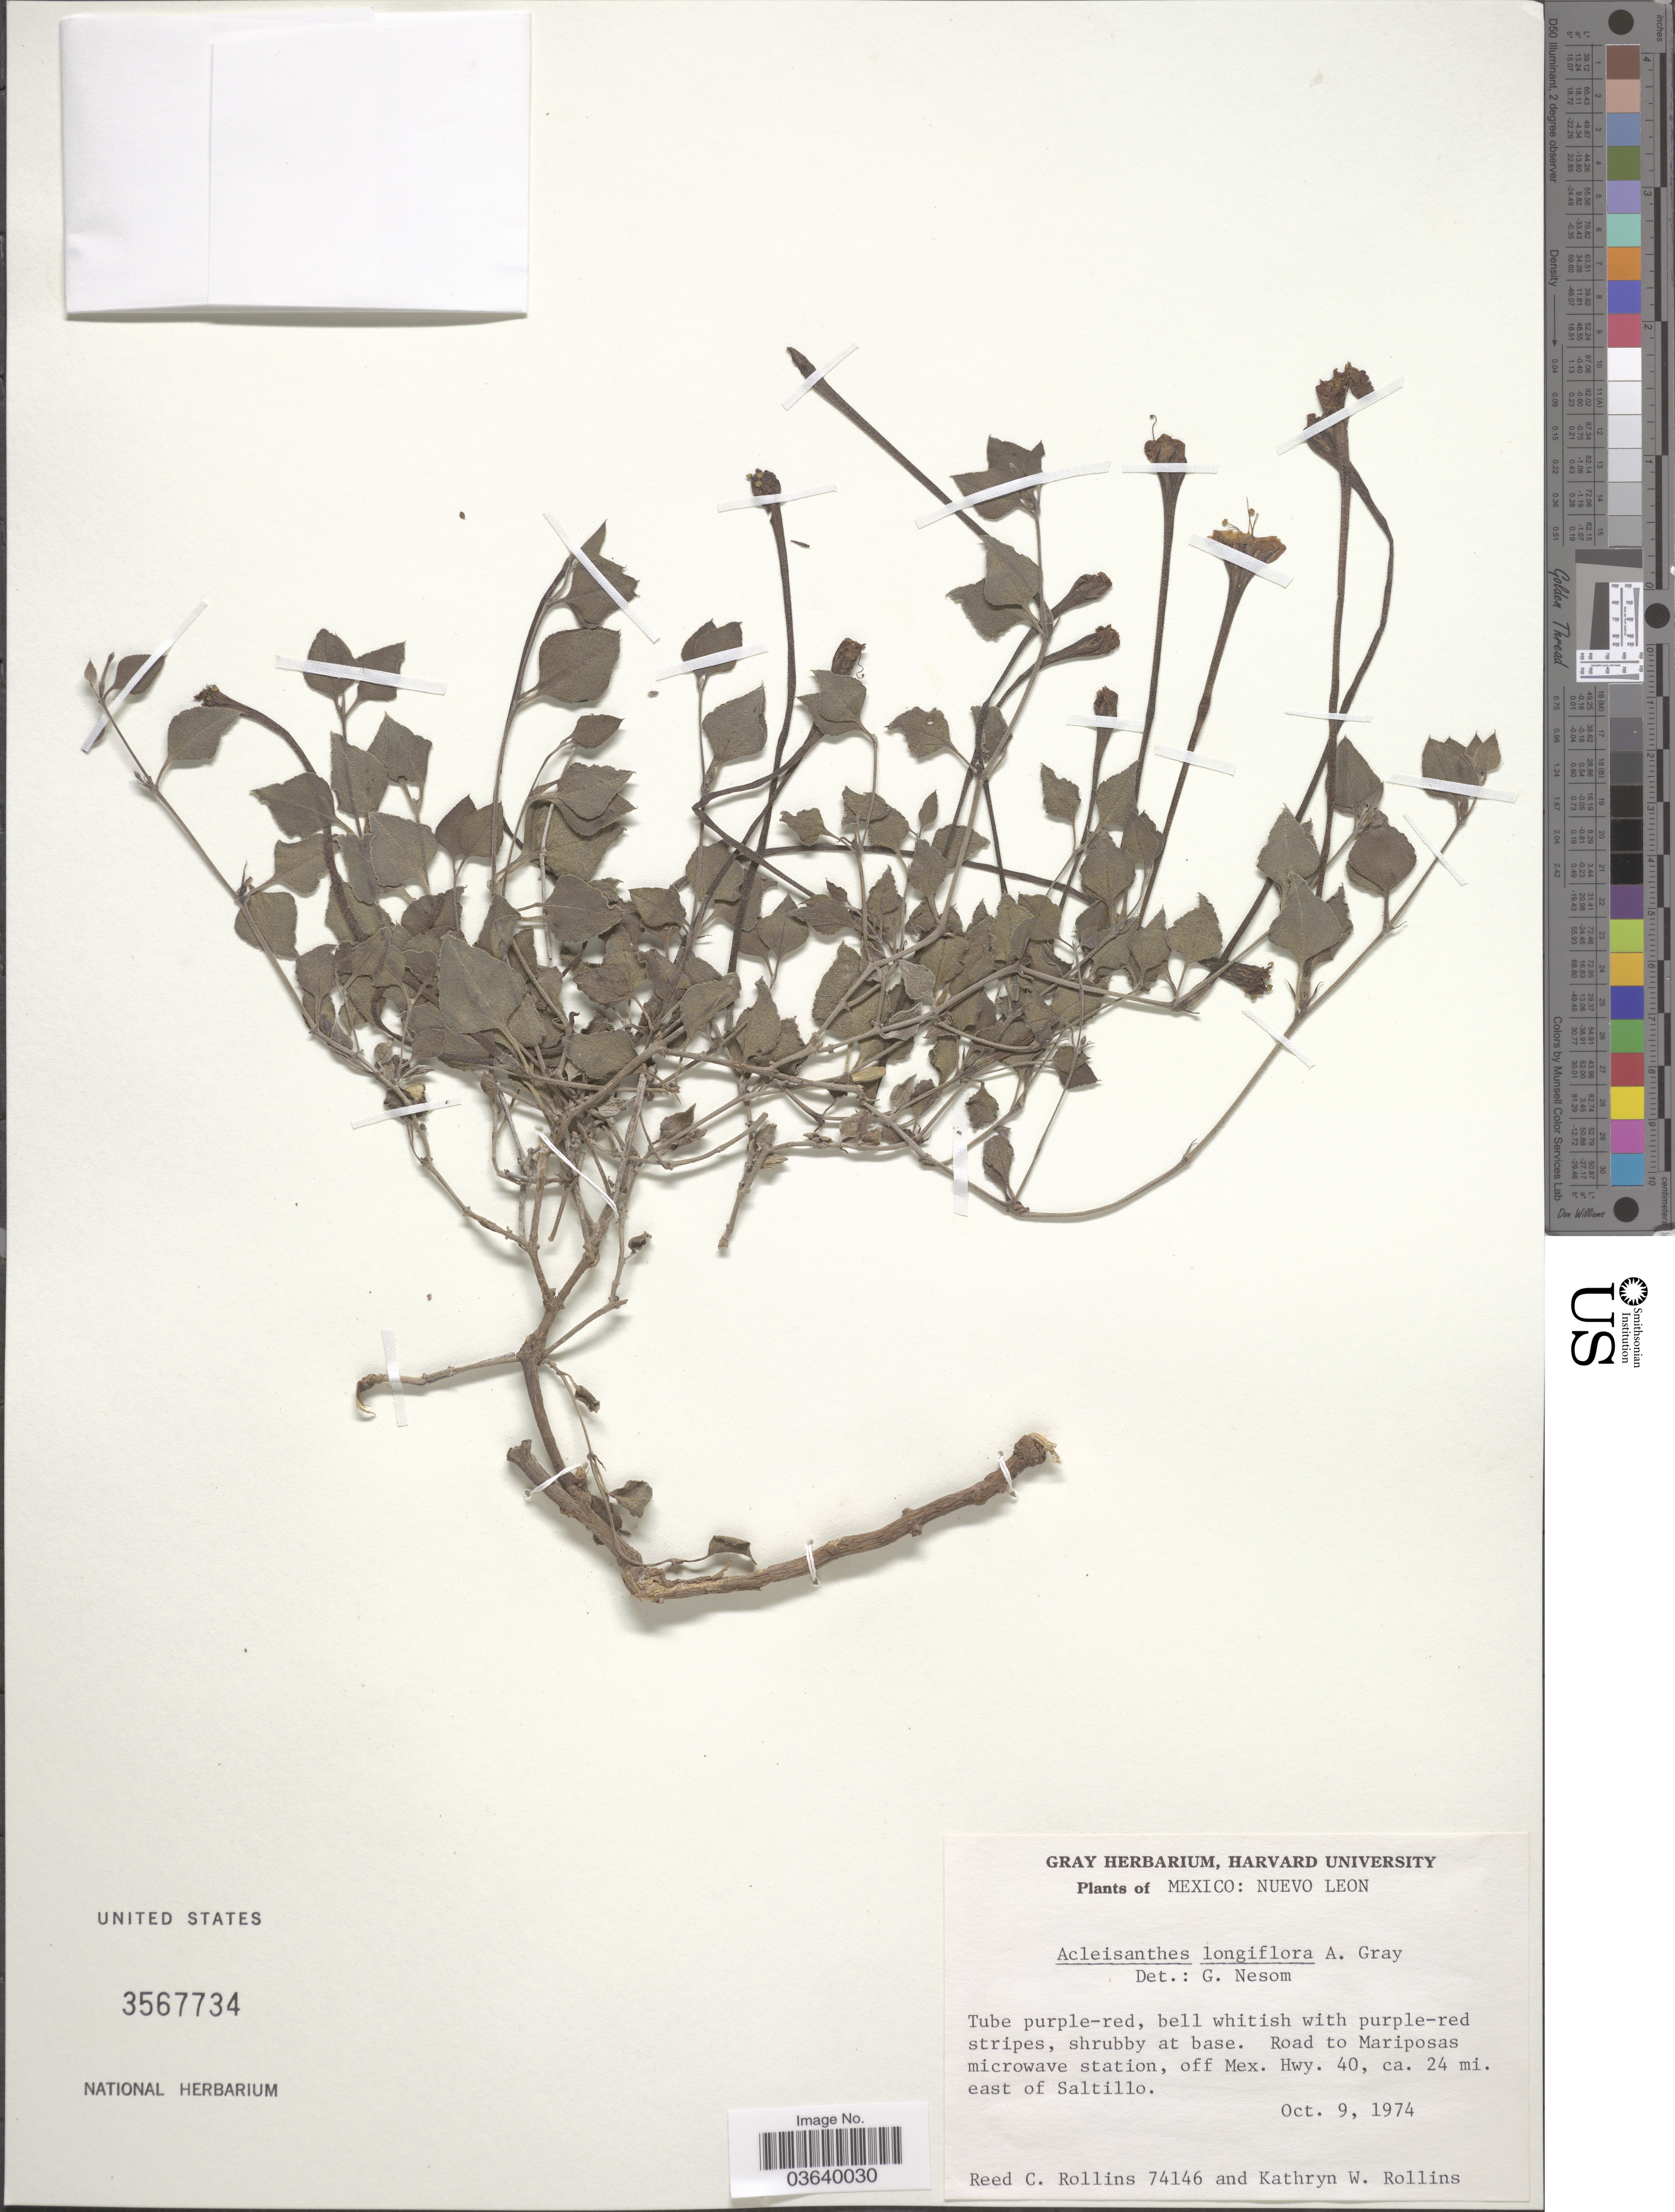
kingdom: Plantae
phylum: Tracheophyta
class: Magnoliopsida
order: Caryophyllales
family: Nyctaginaceae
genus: Acleisanthes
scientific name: Acleisanthes longiflora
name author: A. Gray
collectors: R. Collins & K. W. Rollins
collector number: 74146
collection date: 1974-10-09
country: Mexico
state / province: Nuevo León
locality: Road to Mariposas microwave station, off Mex. Hwy. 40, ca. 24 mi. east of Saltillo.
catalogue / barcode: US 3567734